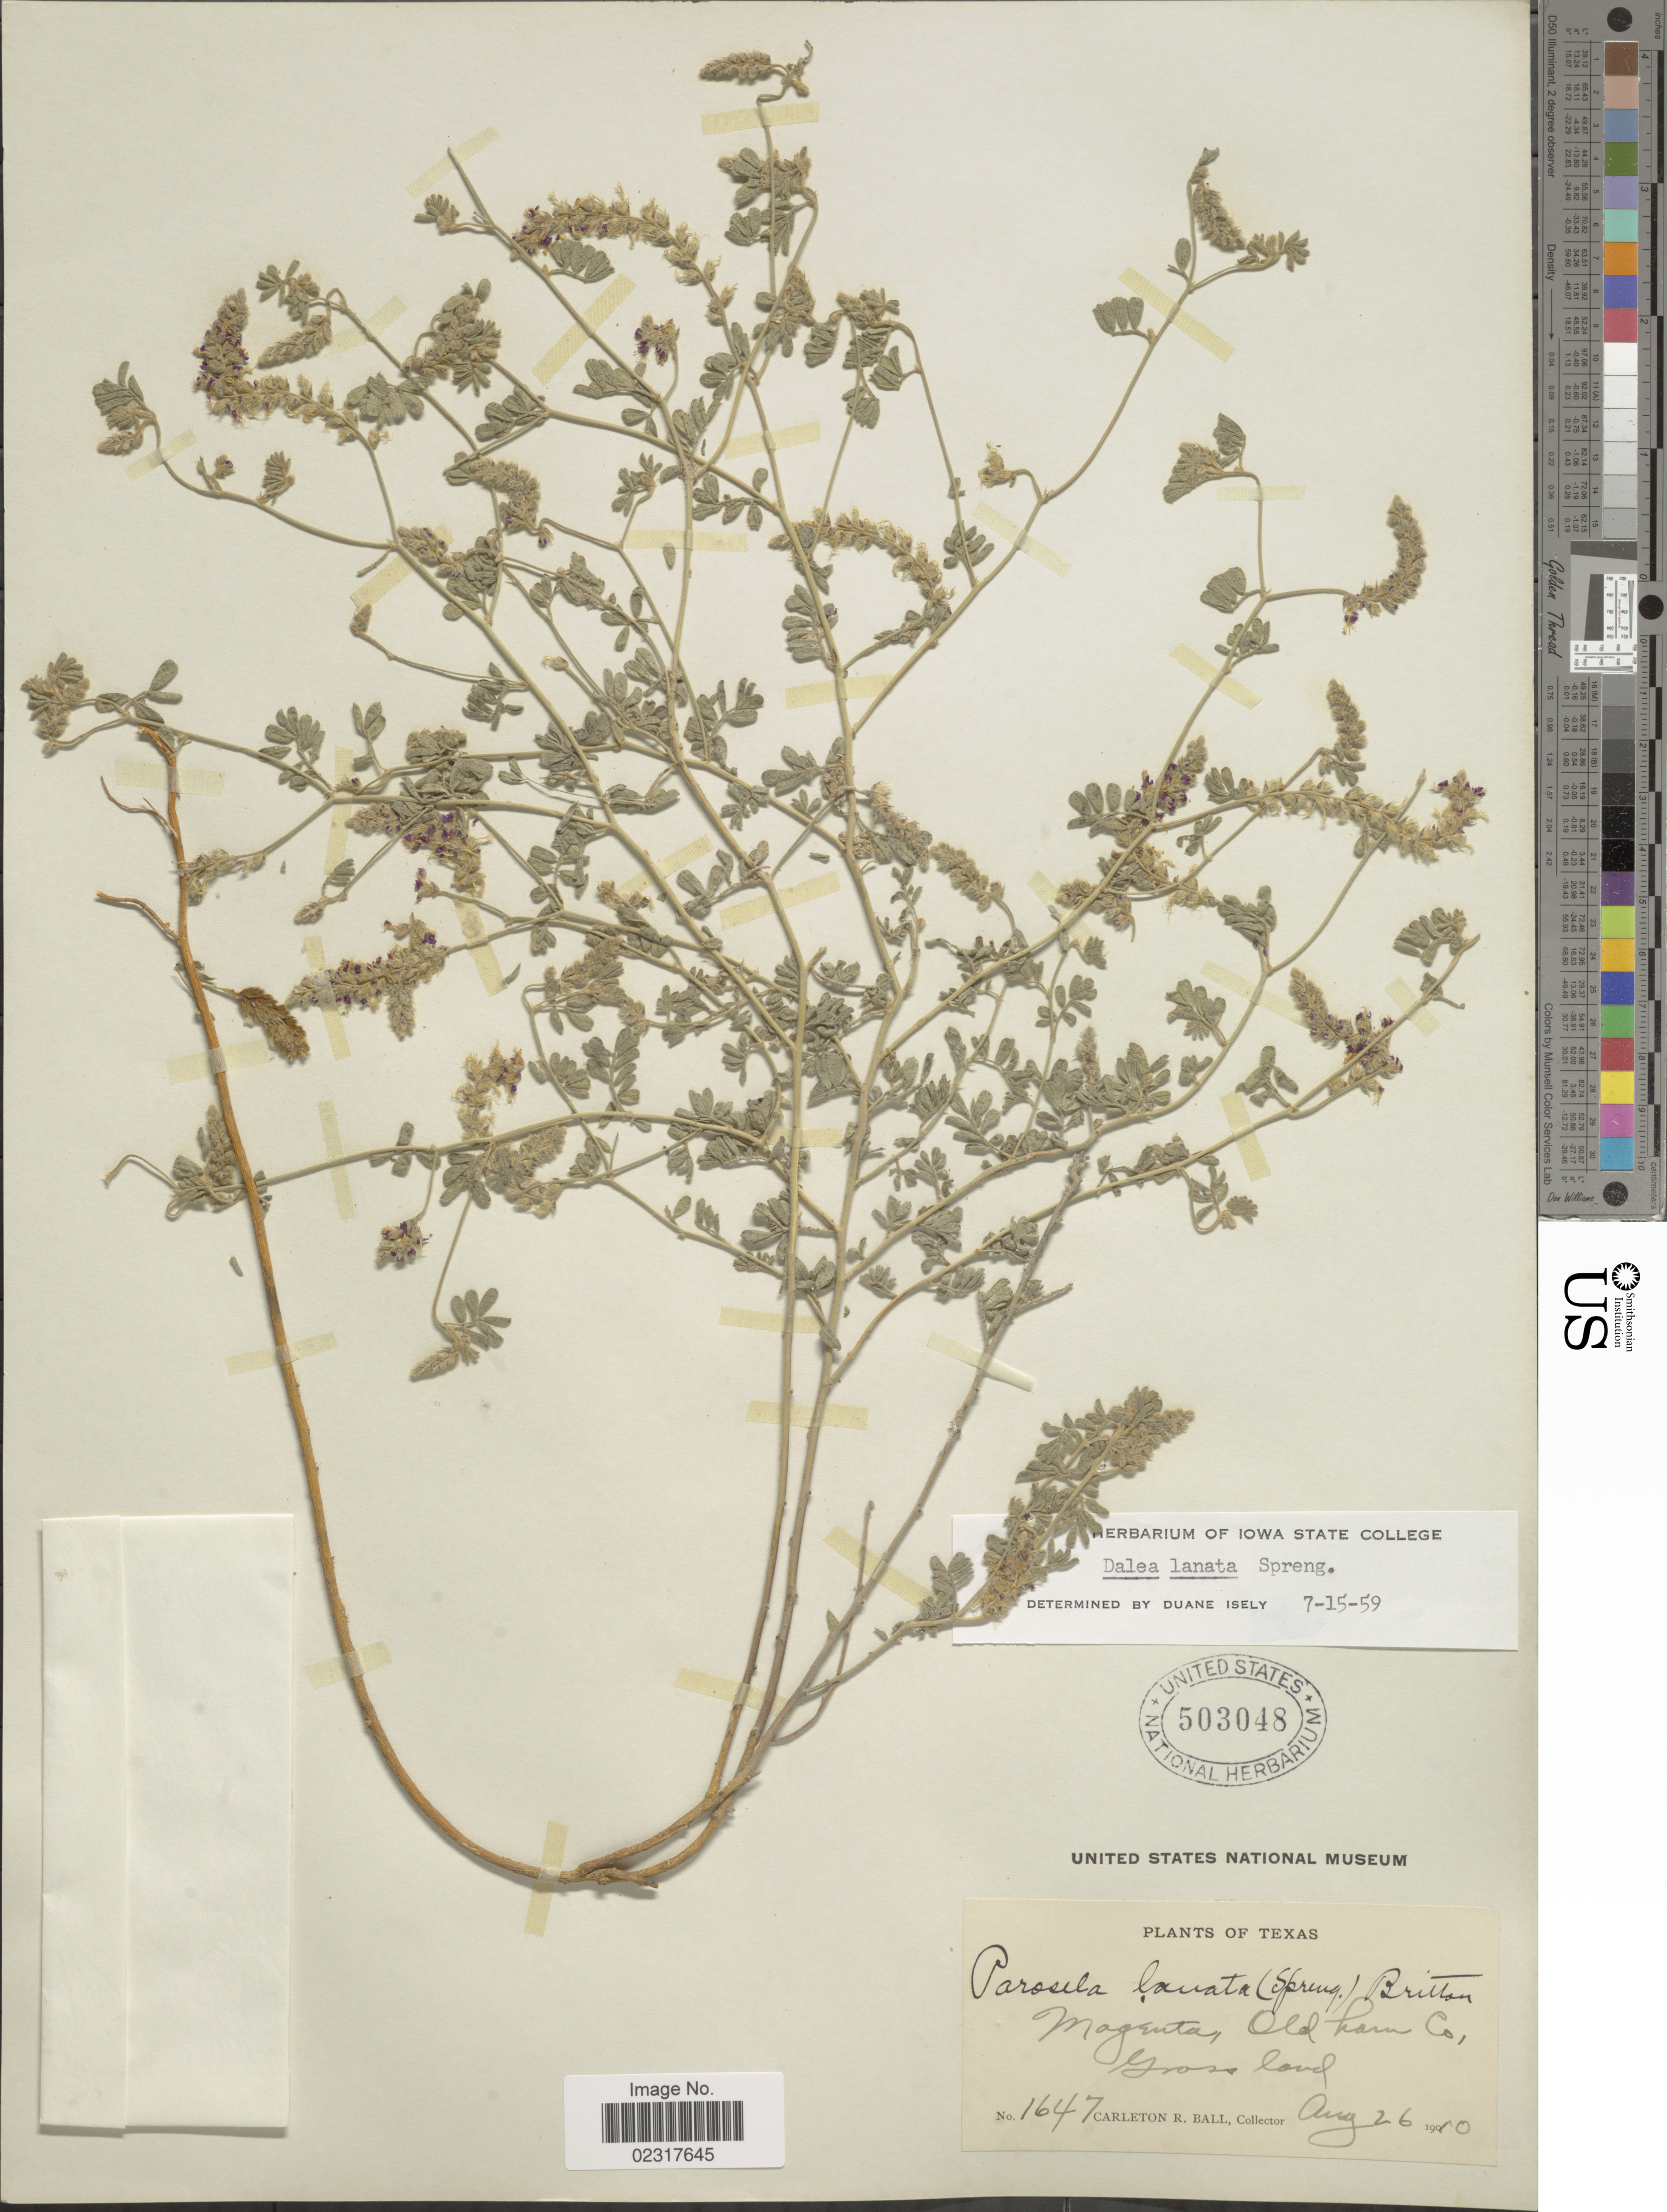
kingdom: Plantae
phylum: Tracheophyta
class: Magnoliopsida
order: Fabales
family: Fabaceae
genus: Dalea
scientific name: Dalea lanata var. lanata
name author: Spreng.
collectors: C. R. Ball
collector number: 1647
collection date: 1910-08-26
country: United States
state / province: Texas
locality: Magentas, Oldham Co.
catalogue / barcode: US 503048